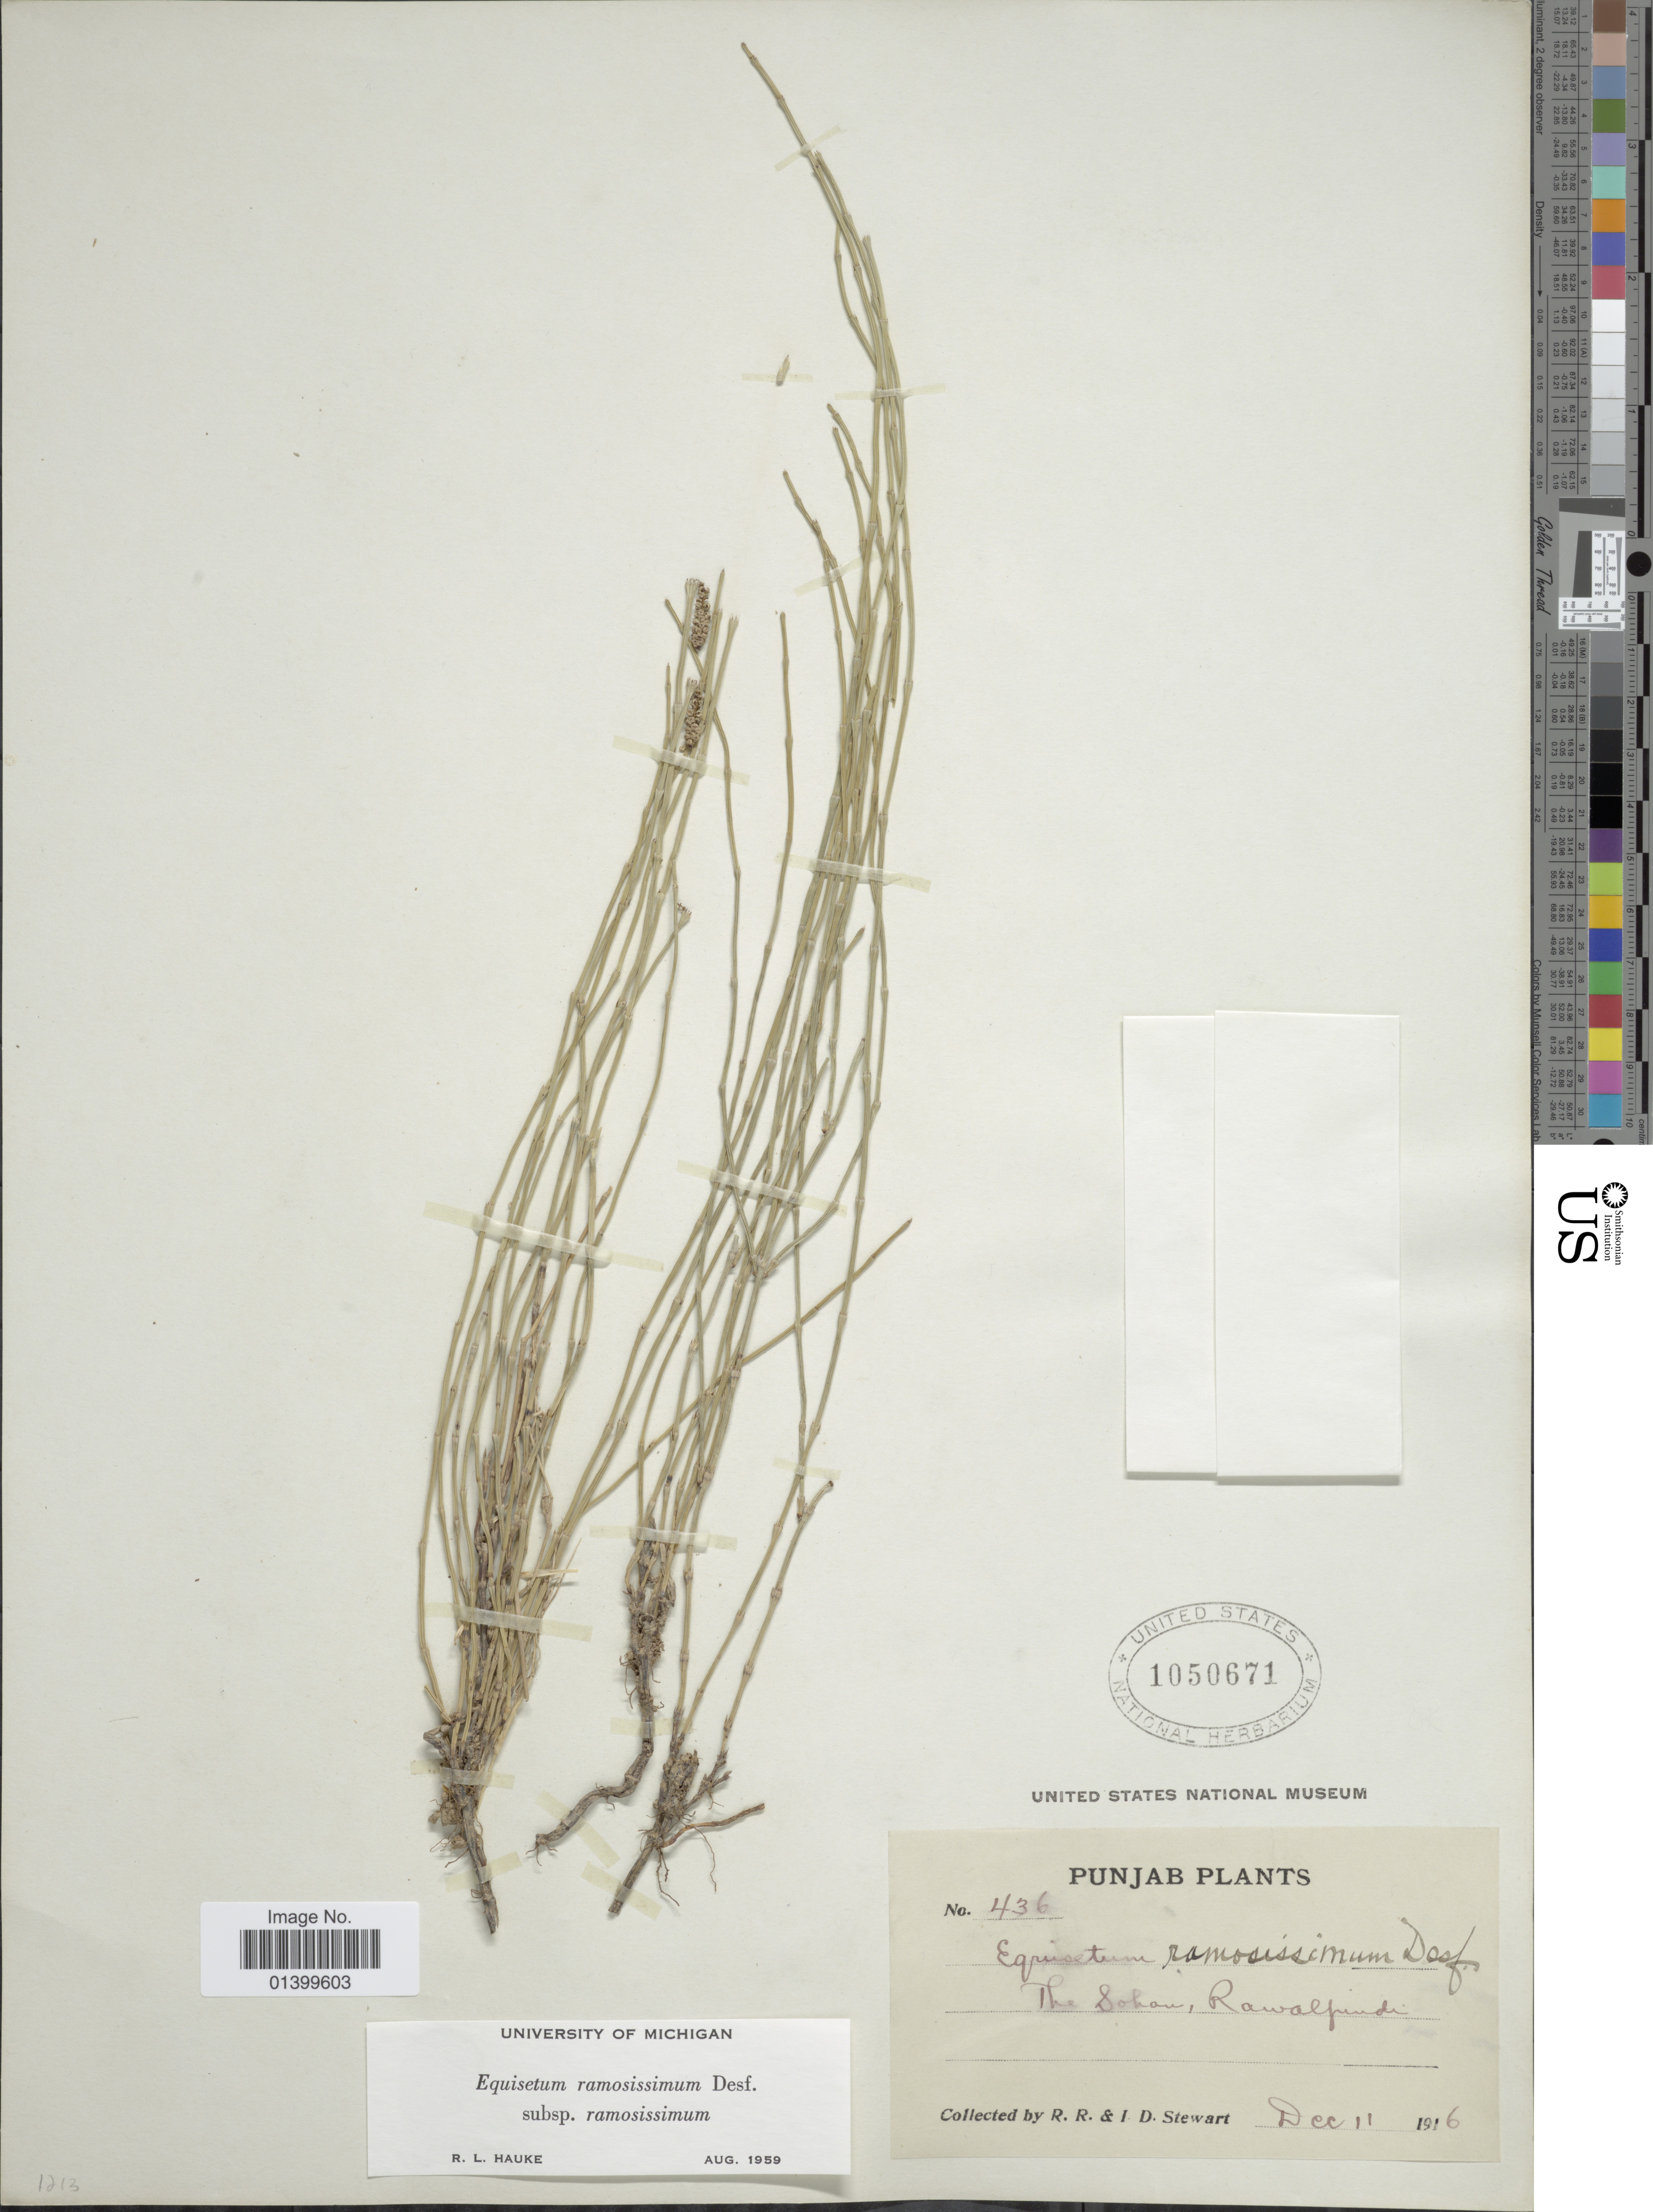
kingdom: Plantae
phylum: Tracheophyta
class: Polypodiopsida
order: Equisetales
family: Equisetaceae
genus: Equisetum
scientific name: Equisetum ramosissimum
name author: Desf.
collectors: R. R. Stewart & I. Stewart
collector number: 436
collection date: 1916-12-11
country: Pakistan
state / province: Punjab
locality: Punjab Plants. The Sohan, Rawalpindi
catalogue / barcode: US 1050671